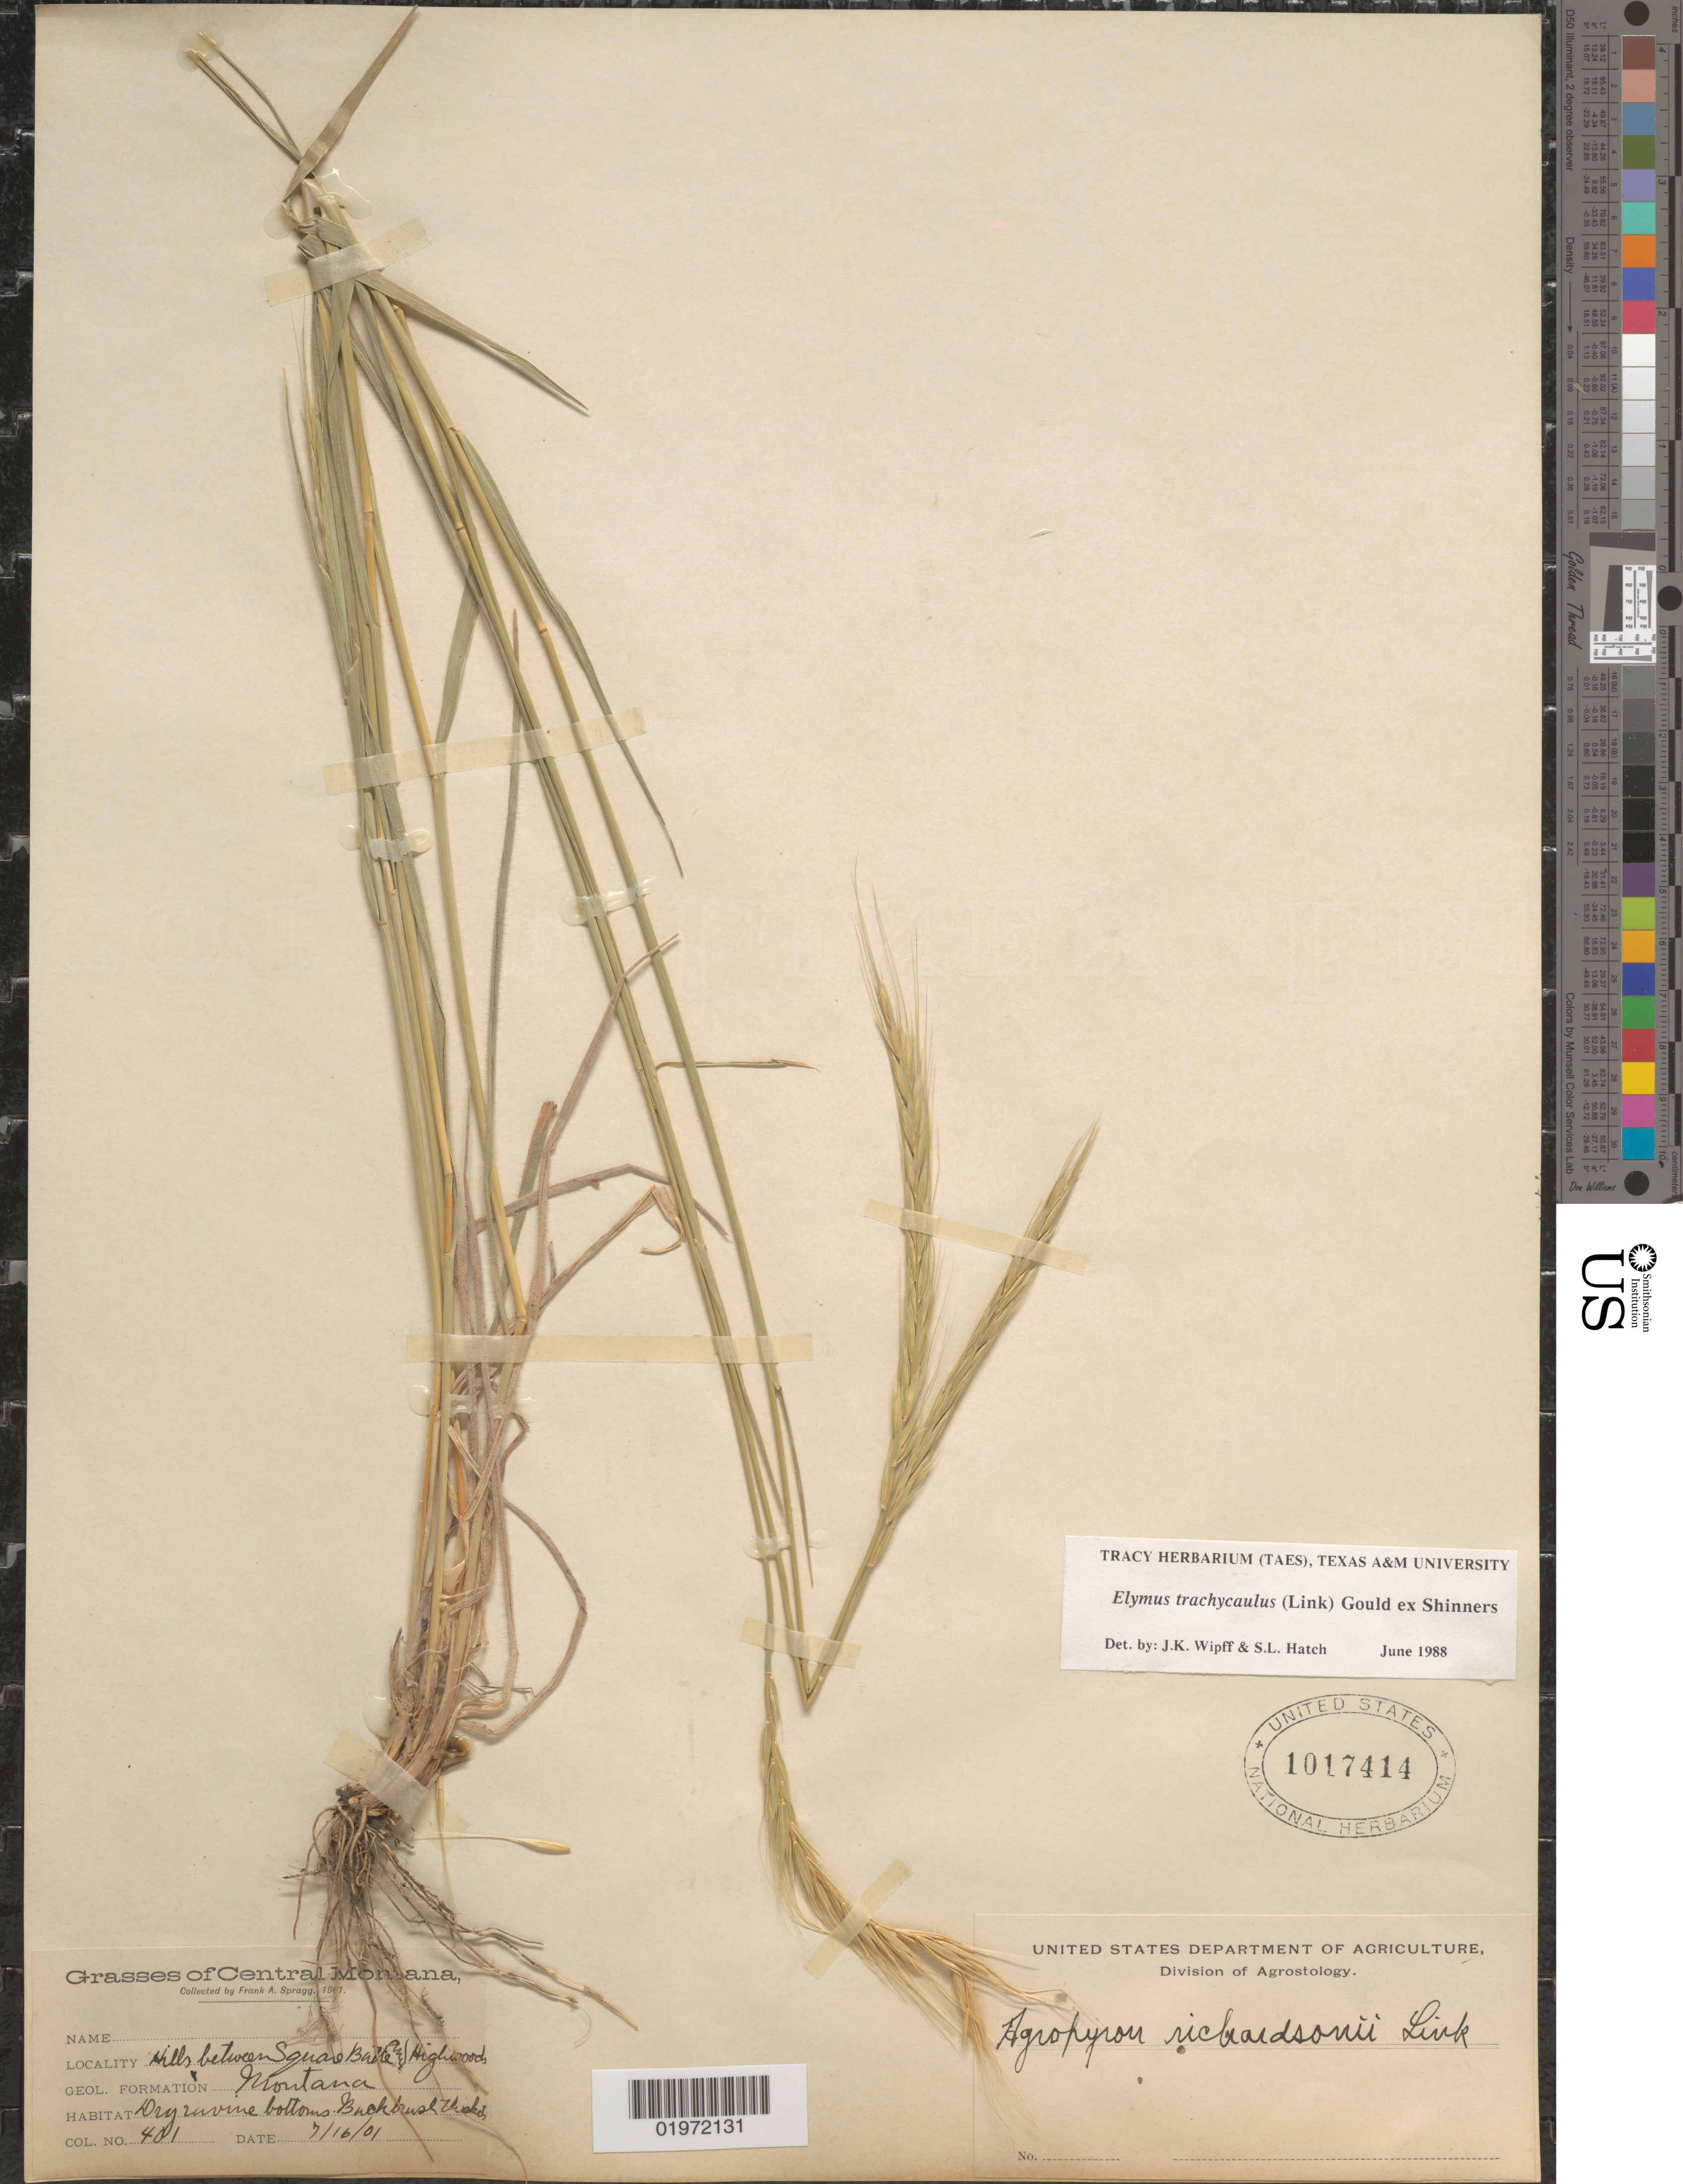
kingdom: Plantae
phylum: Tracheophyta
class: Liliopsida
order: Poales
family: Poaceae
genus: Elymus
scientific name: Elymus trachycaulus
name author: (Link) Gould ex Shinners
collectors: F. Spragg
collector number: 401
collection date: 1901-07-16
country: United States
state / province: Montana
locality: Central Montana. Hills between Squaw Butte and Highwoods.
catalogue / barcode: US 1017414